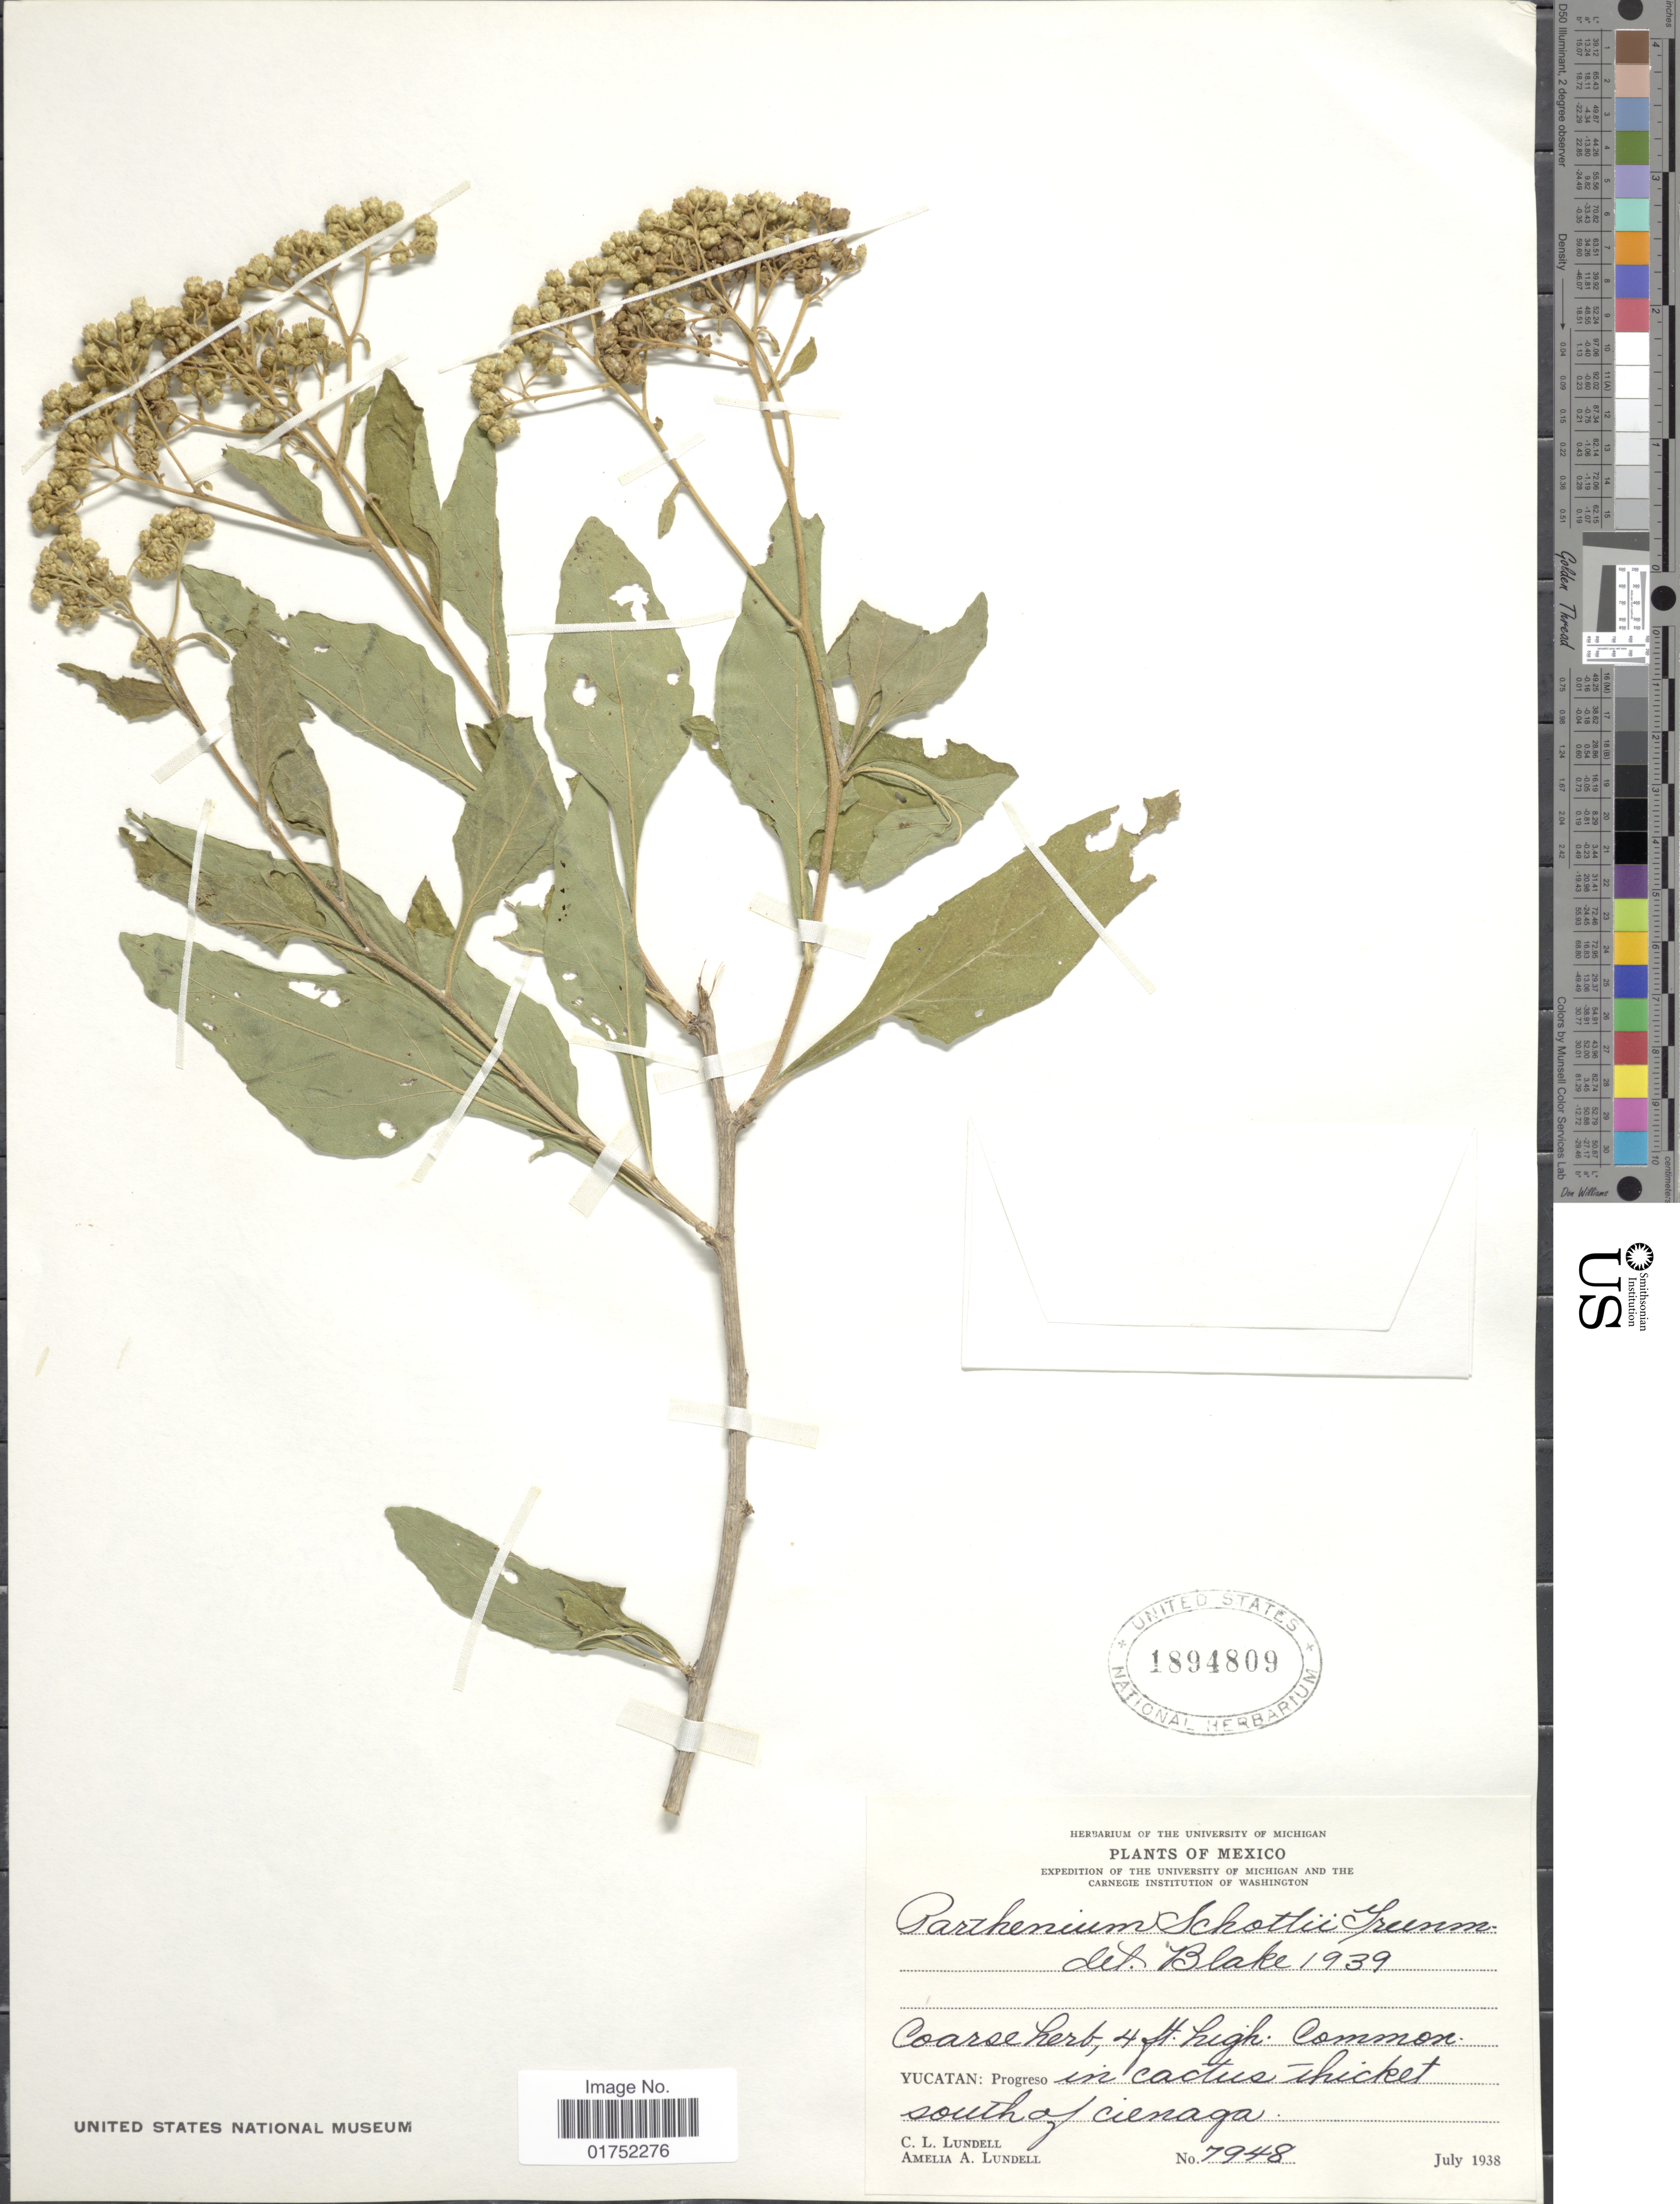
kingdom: Plantae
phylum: Tracheophyta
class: Magnoliopsida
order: Asterales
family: Asteraceae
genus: Parthenium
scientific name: Parthenium schottii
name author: Greenm.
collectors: C. L. Lundell & A. A. Lundell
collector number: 7948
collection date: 1938-07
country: Mexico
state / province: Yucatán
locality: Progreso, south of Cienaga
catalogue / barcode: US 1894809